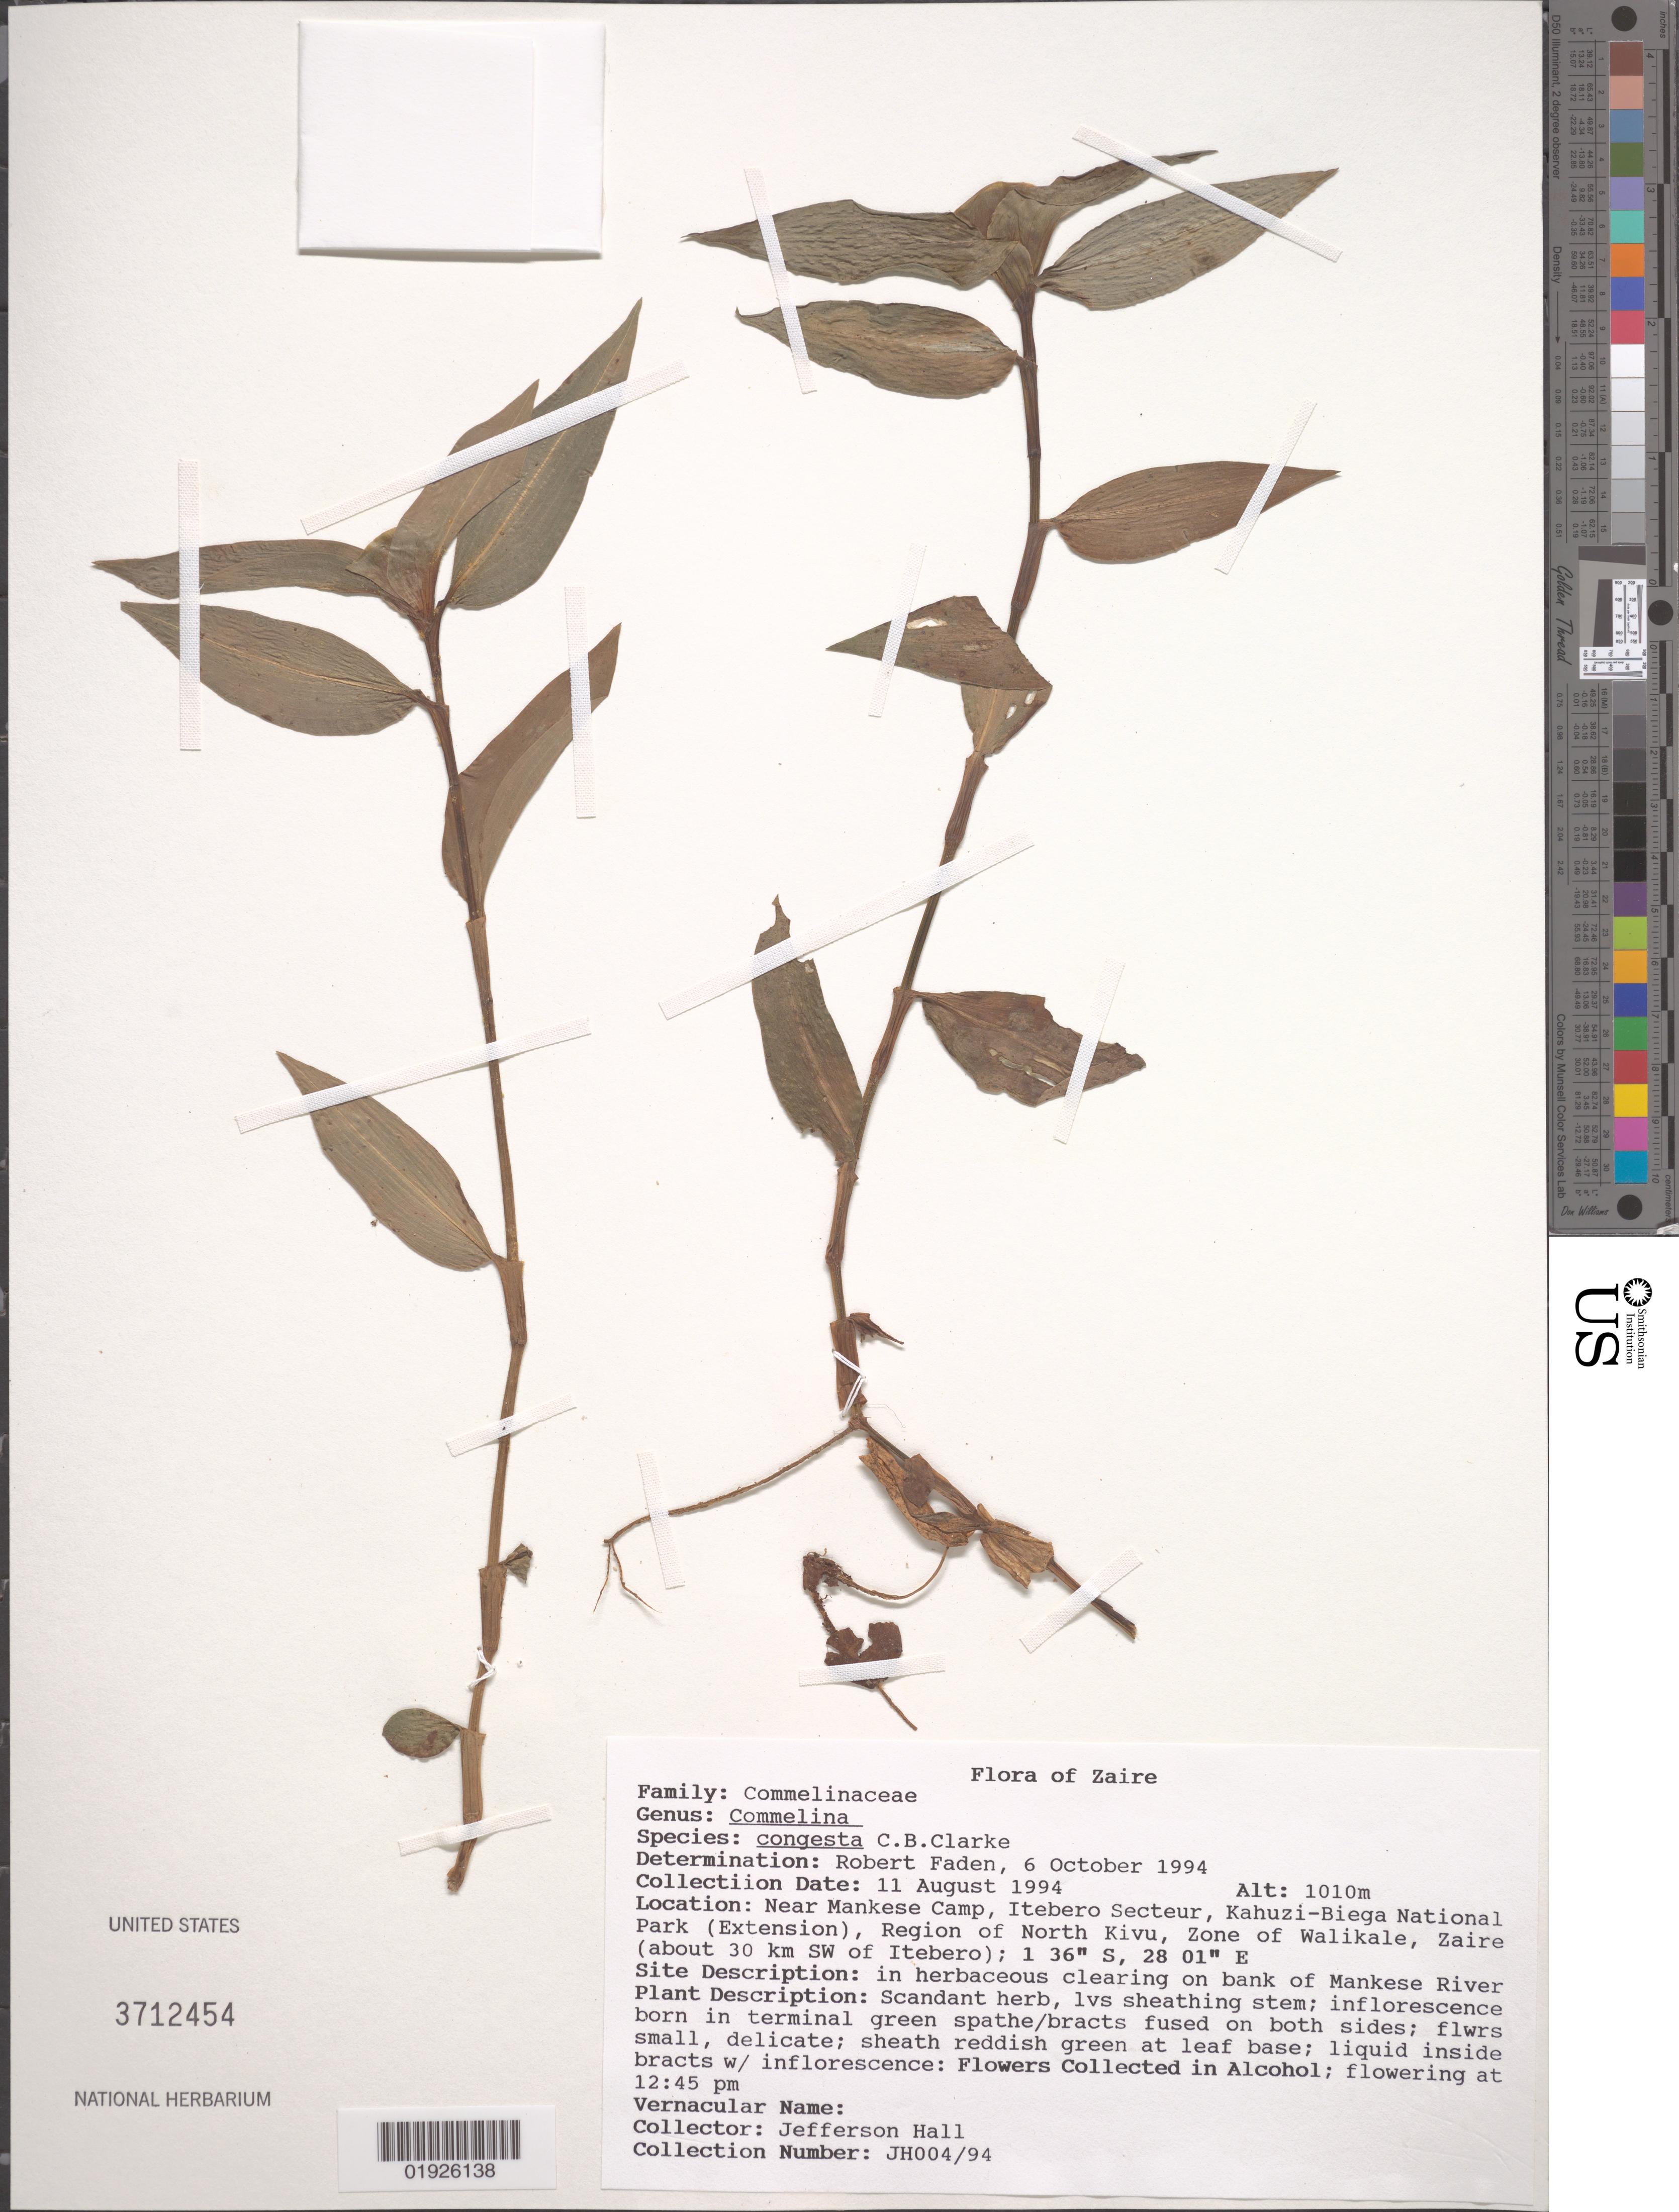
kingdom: Plantae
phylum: Tracheophyta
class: Liliopsida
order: Commelinales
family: Commelinaceae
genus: Commelina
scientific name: Commelina congesta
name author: C.B. Clarke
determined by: Faden, Robert B., (US), Smithsonian Institution - National Museum of Natural History (UNITED STATES)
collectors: J. Hall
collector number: JH004/94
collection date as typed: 11 Aug 1994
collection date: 1994-08-11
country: Congo, Democratic Republic of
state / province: Sud-Kivu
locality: Near Mankese camp, Itebero Secteur, Kahuzi-Biega National Park (Extension), Region of North Kivu, Zone of Walikale, Zaire (about 30 km SW of Itebero).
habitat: In herbaceous clearing on bank of Mankese River.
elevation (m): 1000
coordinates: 1 36 S, 28 01 E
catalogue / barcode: US 3712454